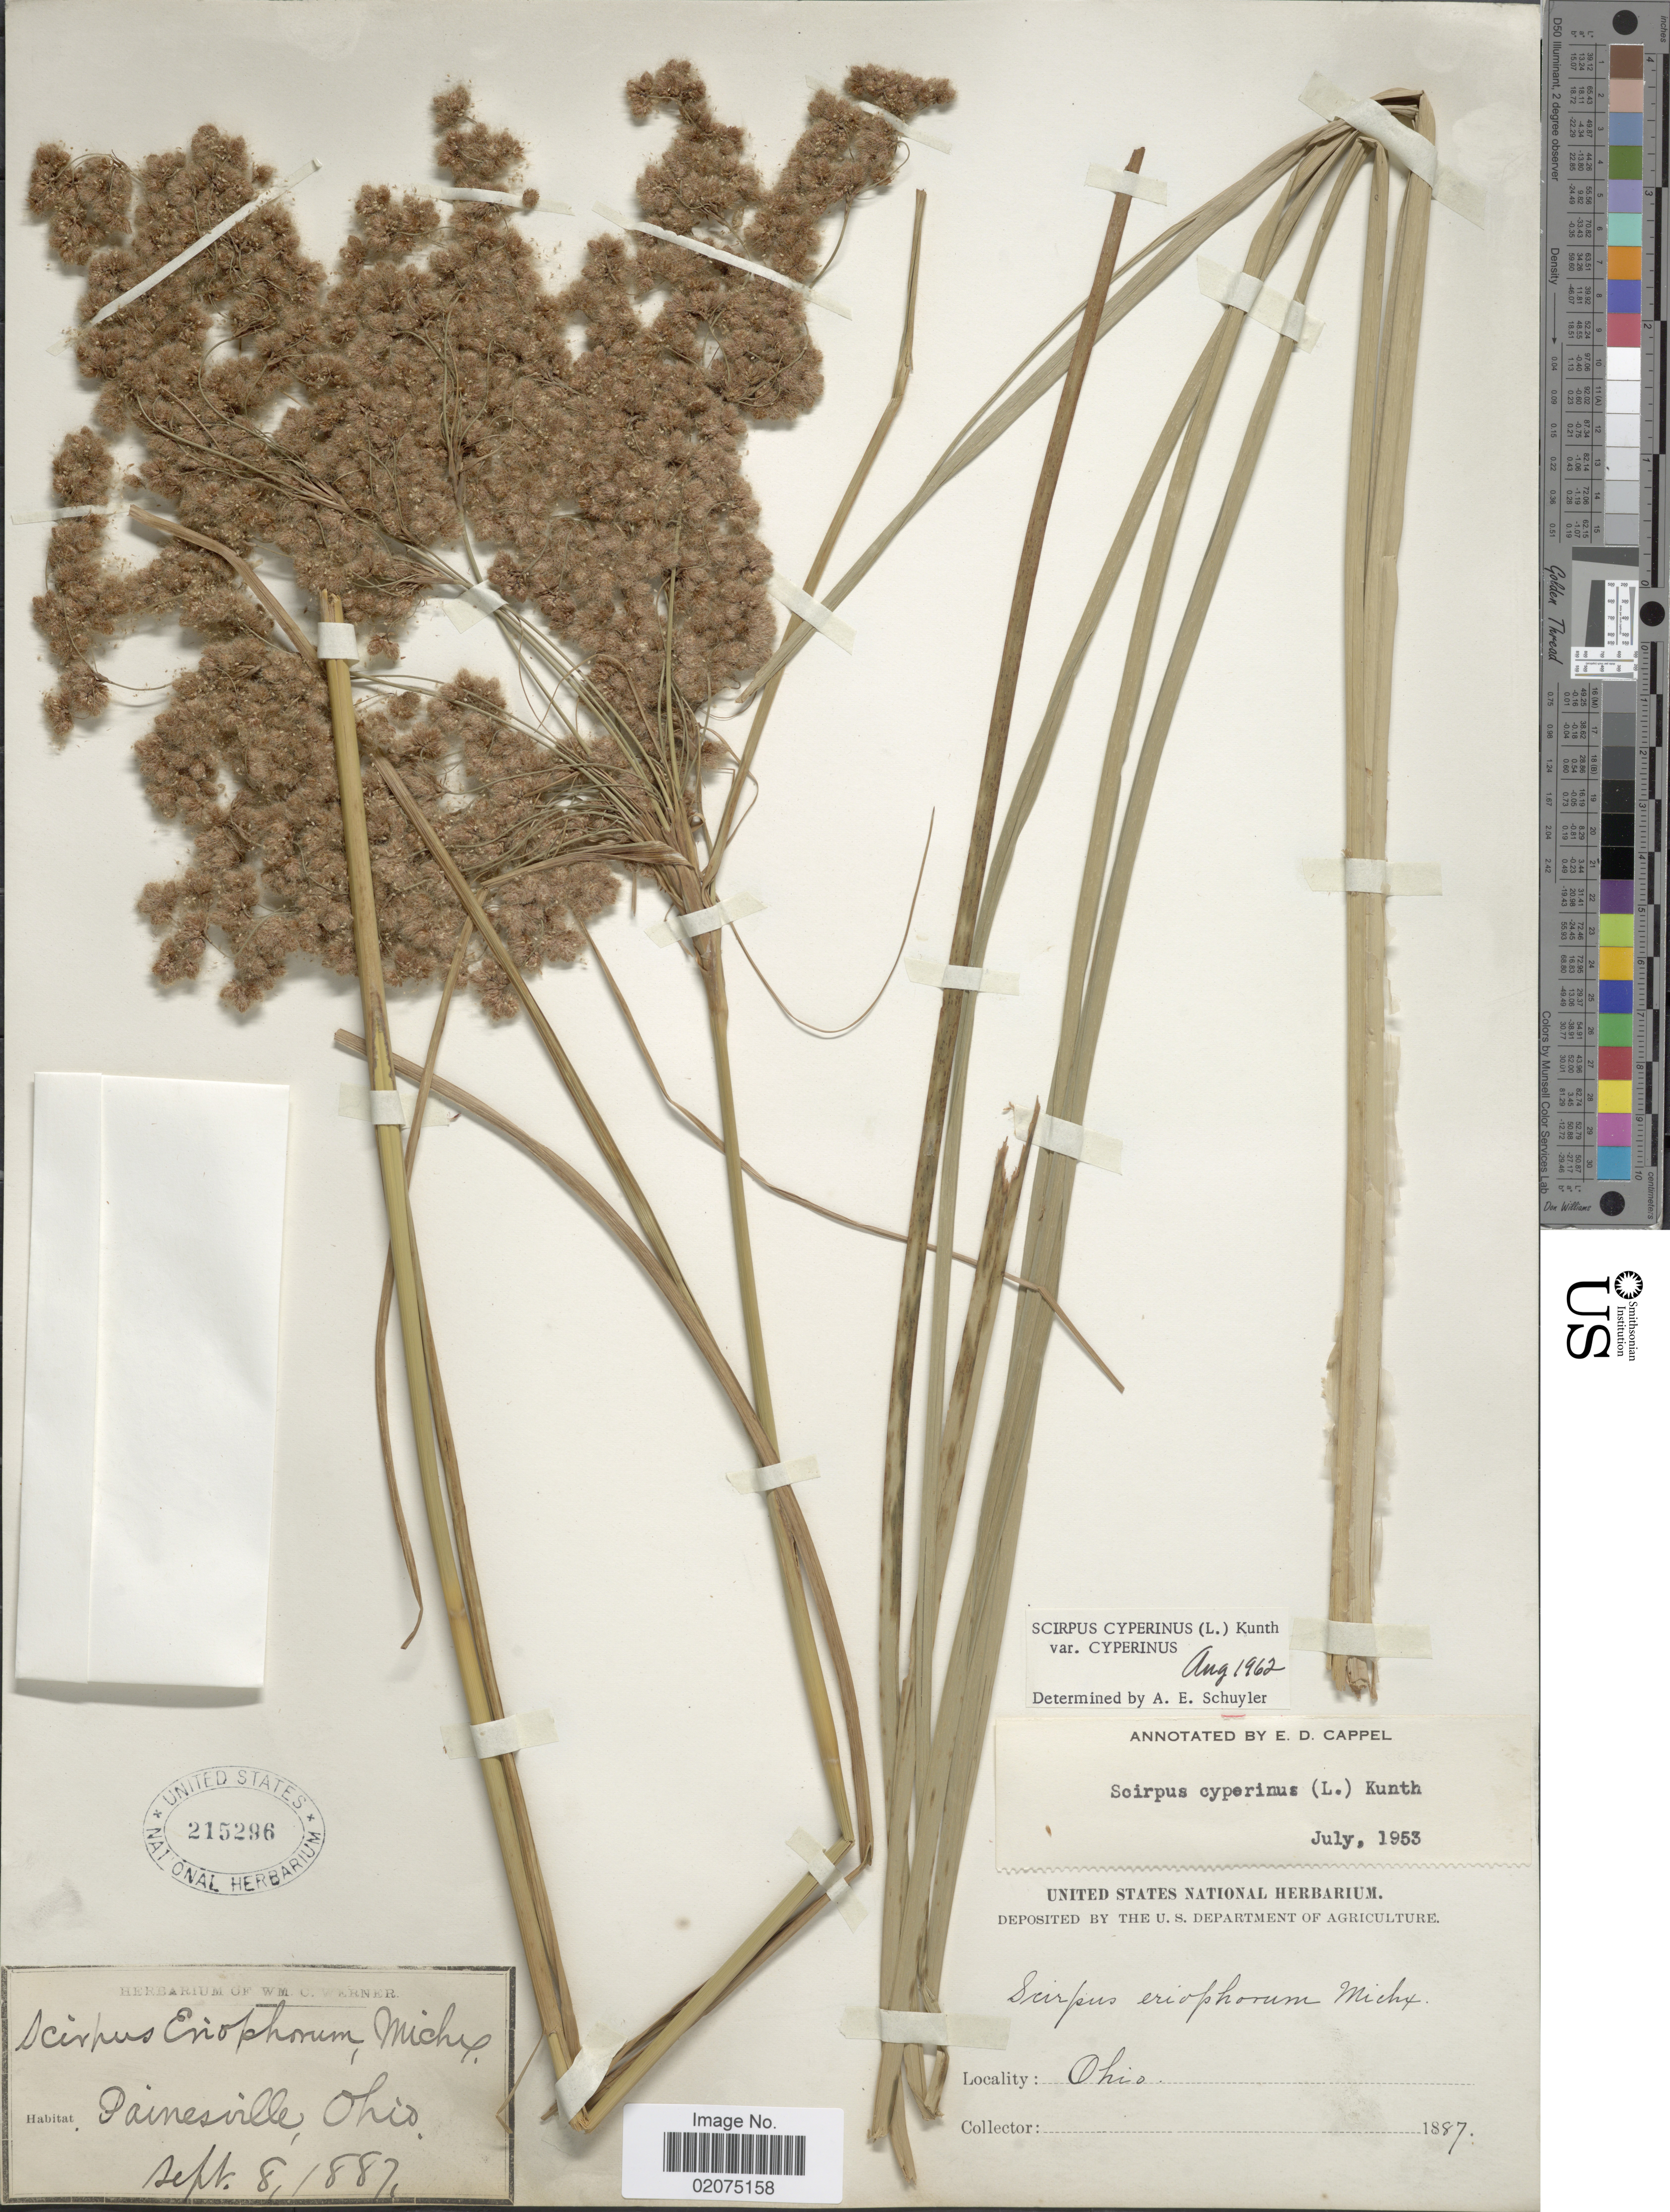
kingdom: Plantae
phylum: Tracheophyta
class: Liliopsida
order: Poales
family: Cyperaceae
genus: Scirpus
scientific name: Scirpus cyperinus (L.) Kunth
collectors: ex herb. Wm. C. Werner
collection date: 1887-09-08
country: United States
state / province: Ohio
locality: Painesville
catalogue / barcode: US 215296